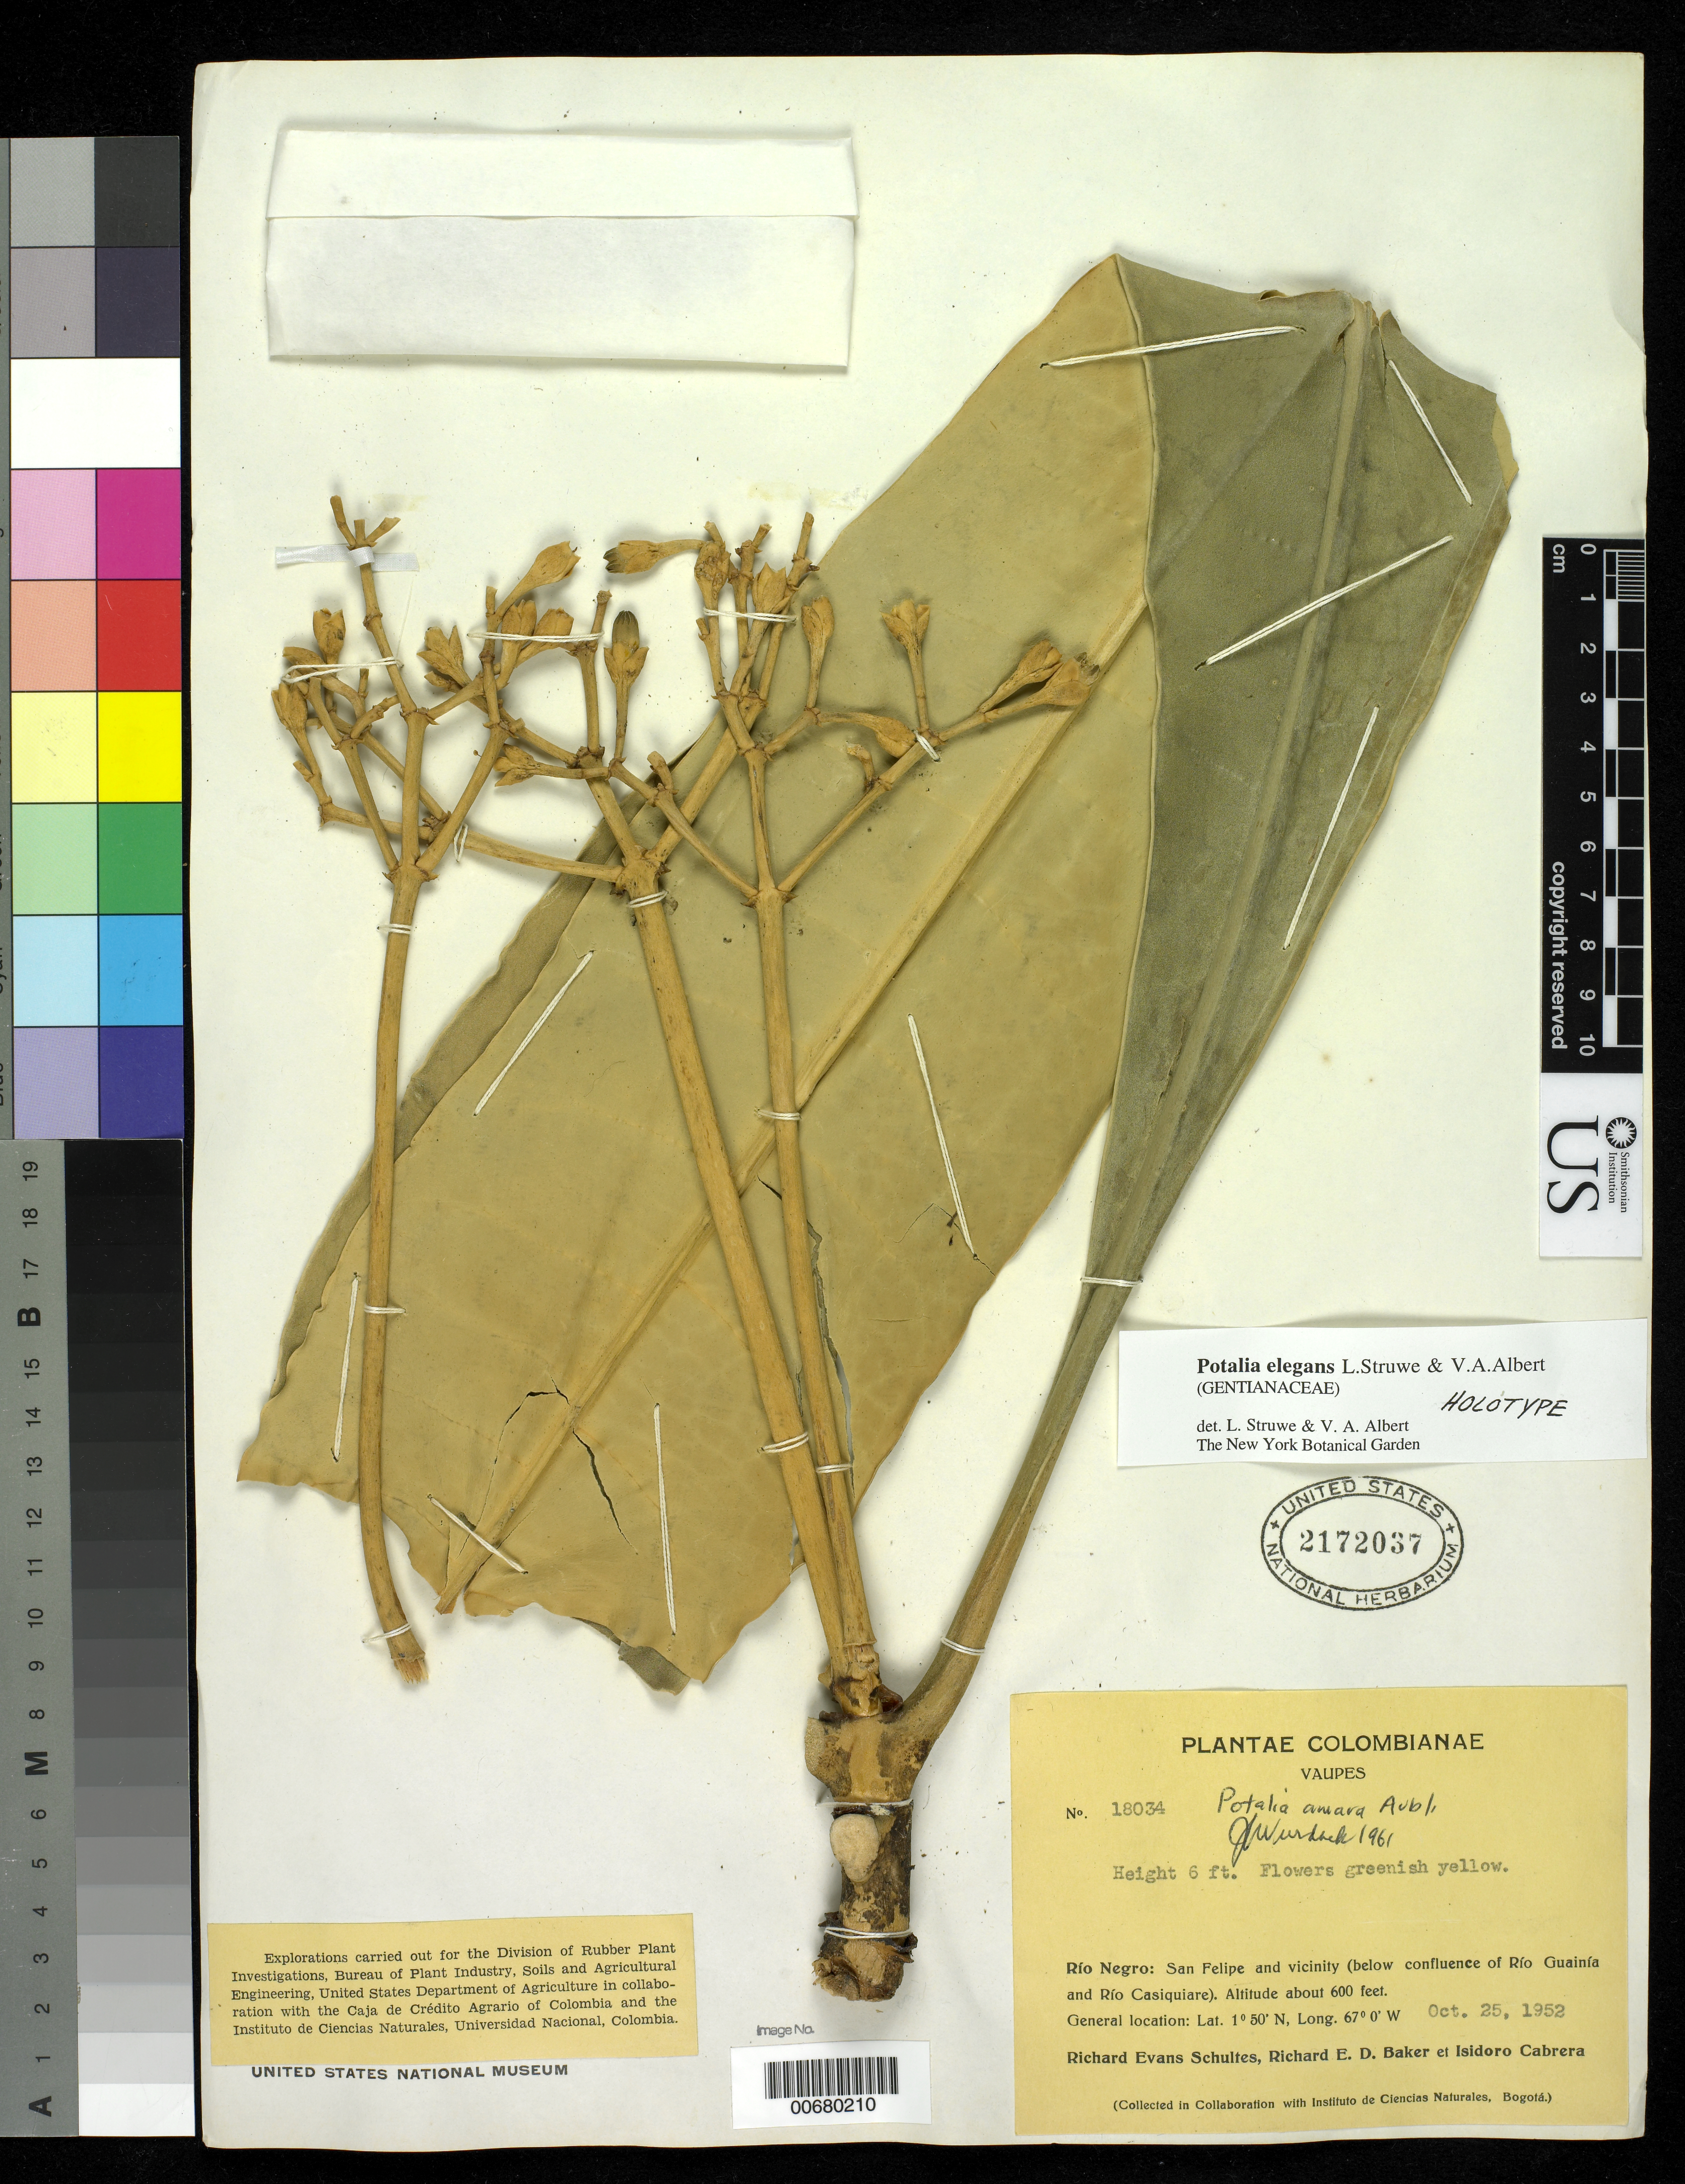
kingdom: Plantae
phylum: Tracheophyta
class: Magnoliopsida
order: Gentianales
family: Gentianaceae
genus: Potalia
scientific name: Potalia elegans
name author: Struwe & V.A. Albert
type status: Holotype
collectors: R. E. Schultes, R. E. D. Baker & I. Cabrera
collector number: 18034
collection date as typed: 25 Oct 1952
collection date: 1952-10-25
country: Colombia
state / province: Vaupés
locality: Rio Negro: San Felipe and vicinity (below confluence of Guainia and Rio Casiquiare)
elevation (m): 183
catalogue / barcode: US 2172037